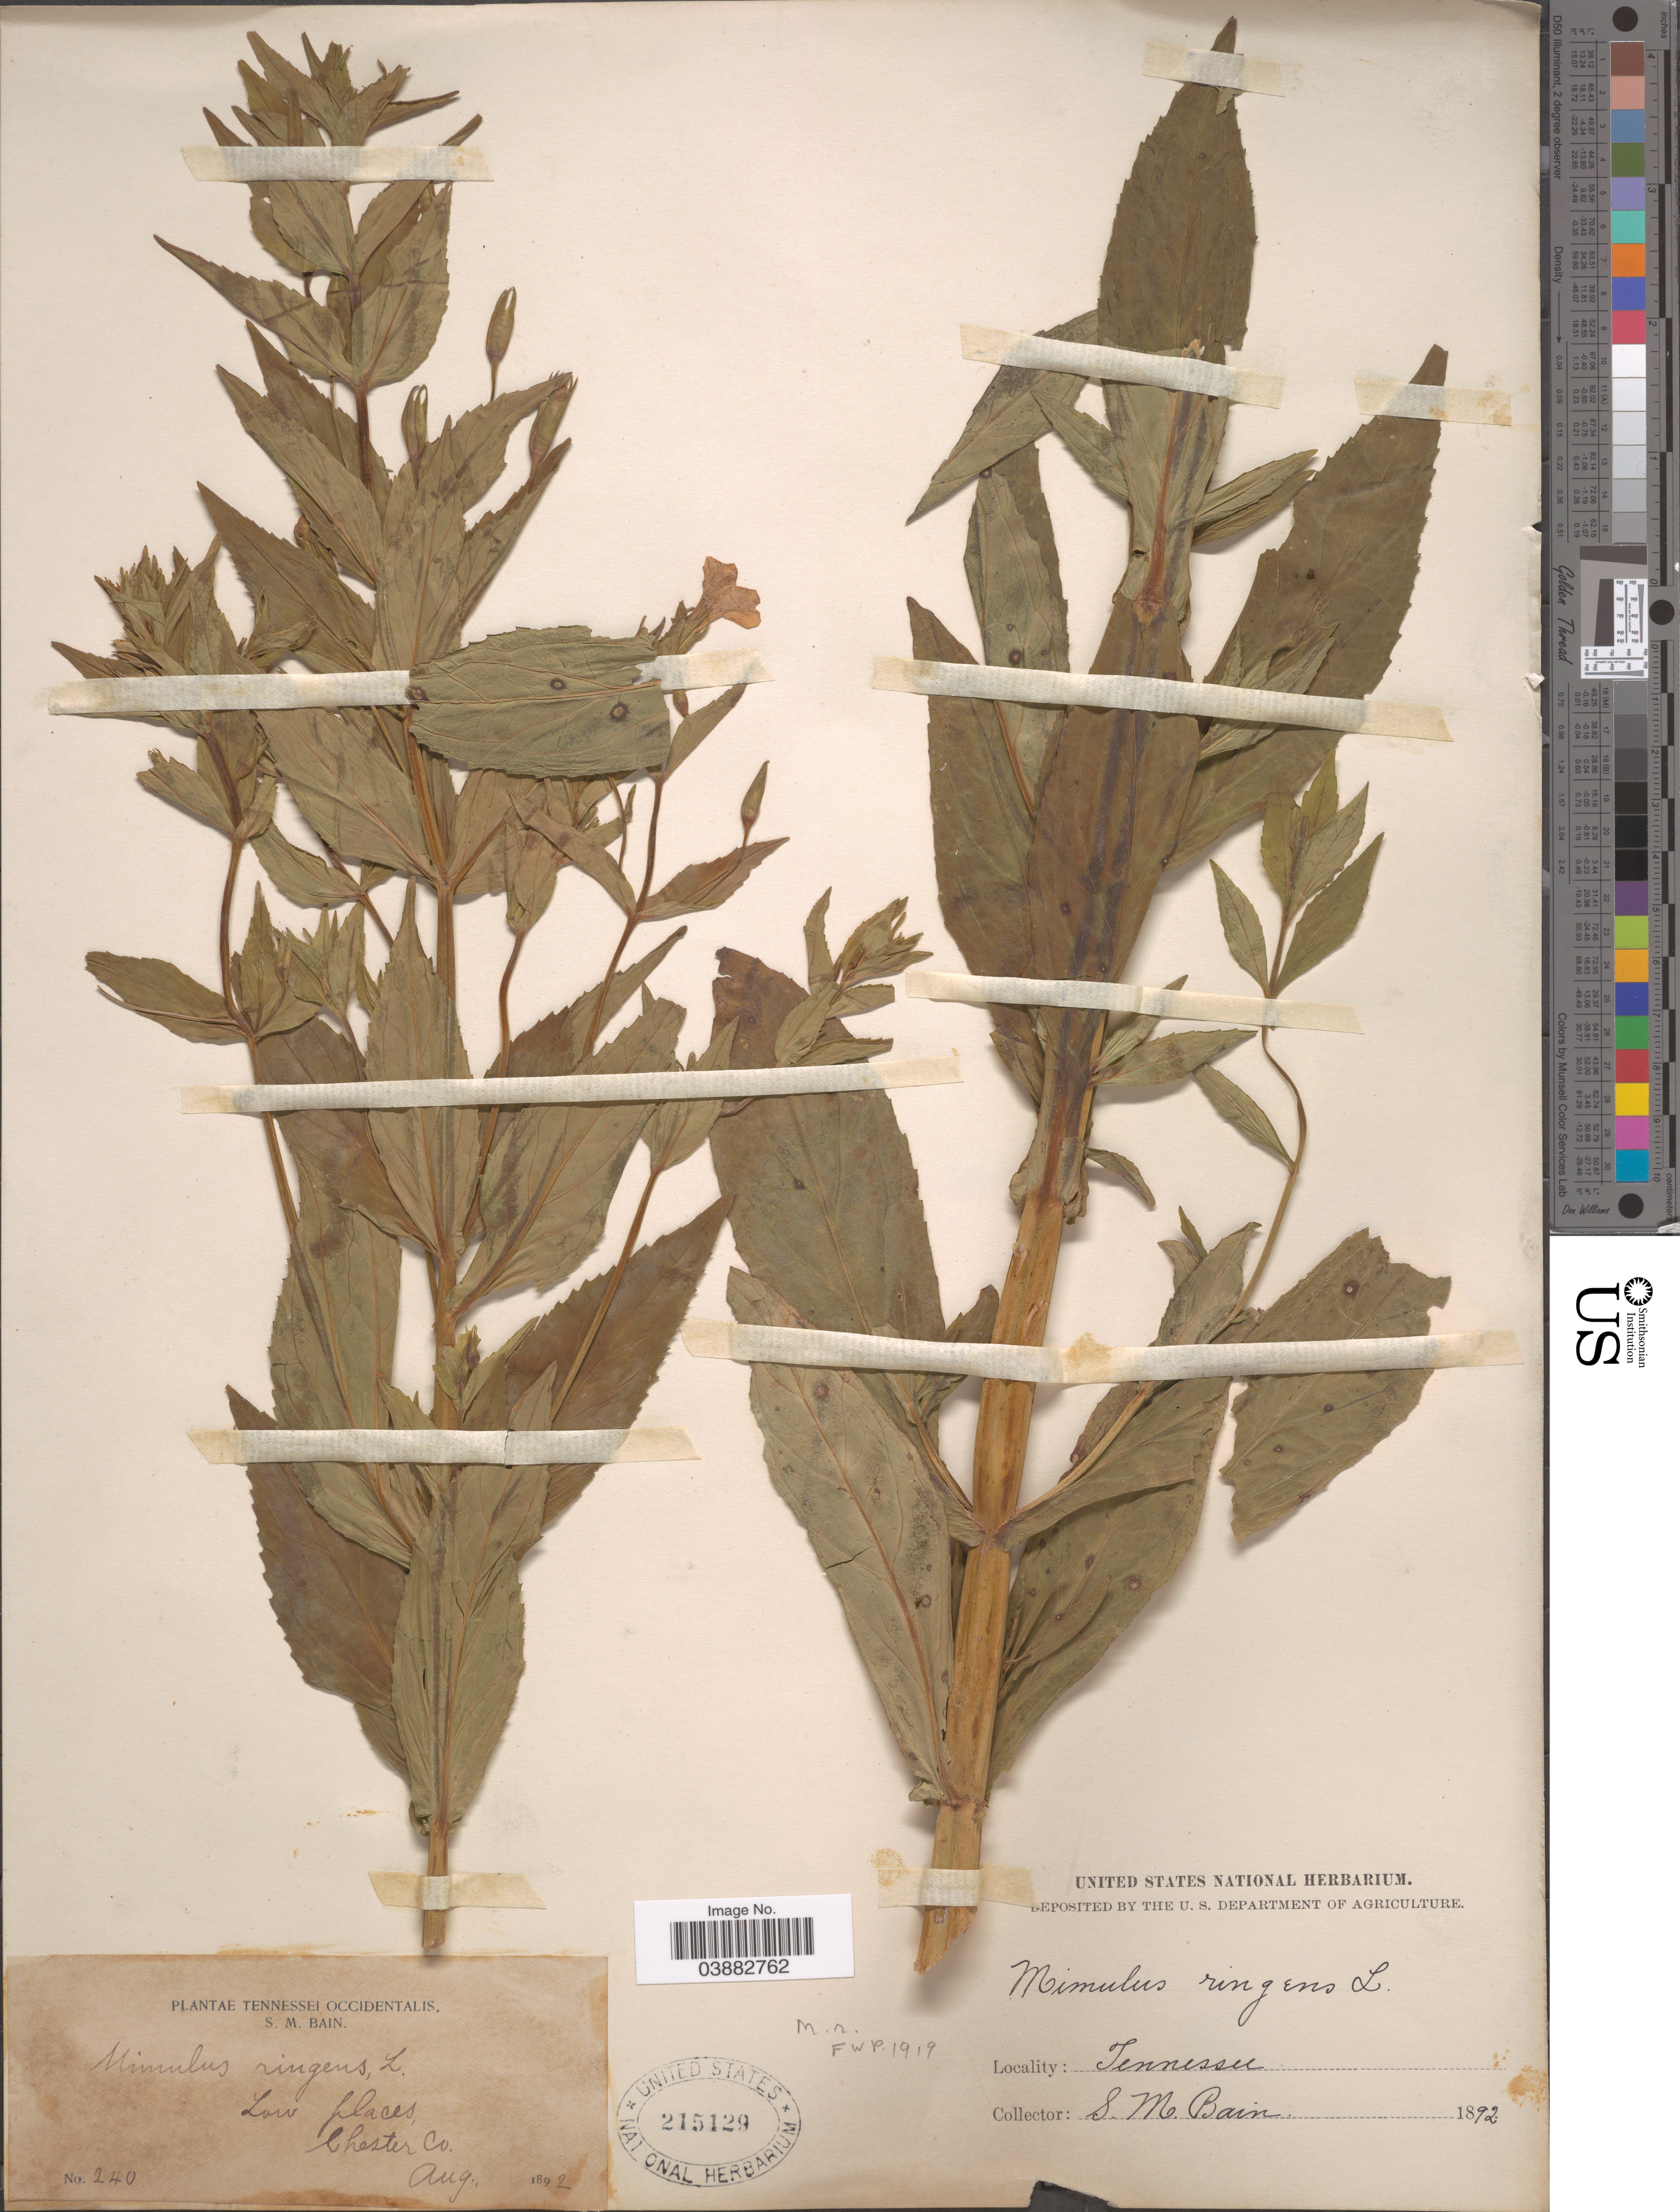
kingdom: Plantae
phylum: Tracheophyta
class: Magnoliopsida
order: Lamiales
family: Phrymaceae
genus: Mimulus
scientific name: Mimulus ringens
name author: L.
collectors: S. M. Bain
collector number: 240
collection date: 1892-08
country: United States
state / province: Tennessee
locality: Tennessei Occidentalis. Low places, Chester Co.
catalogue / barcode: US 215129